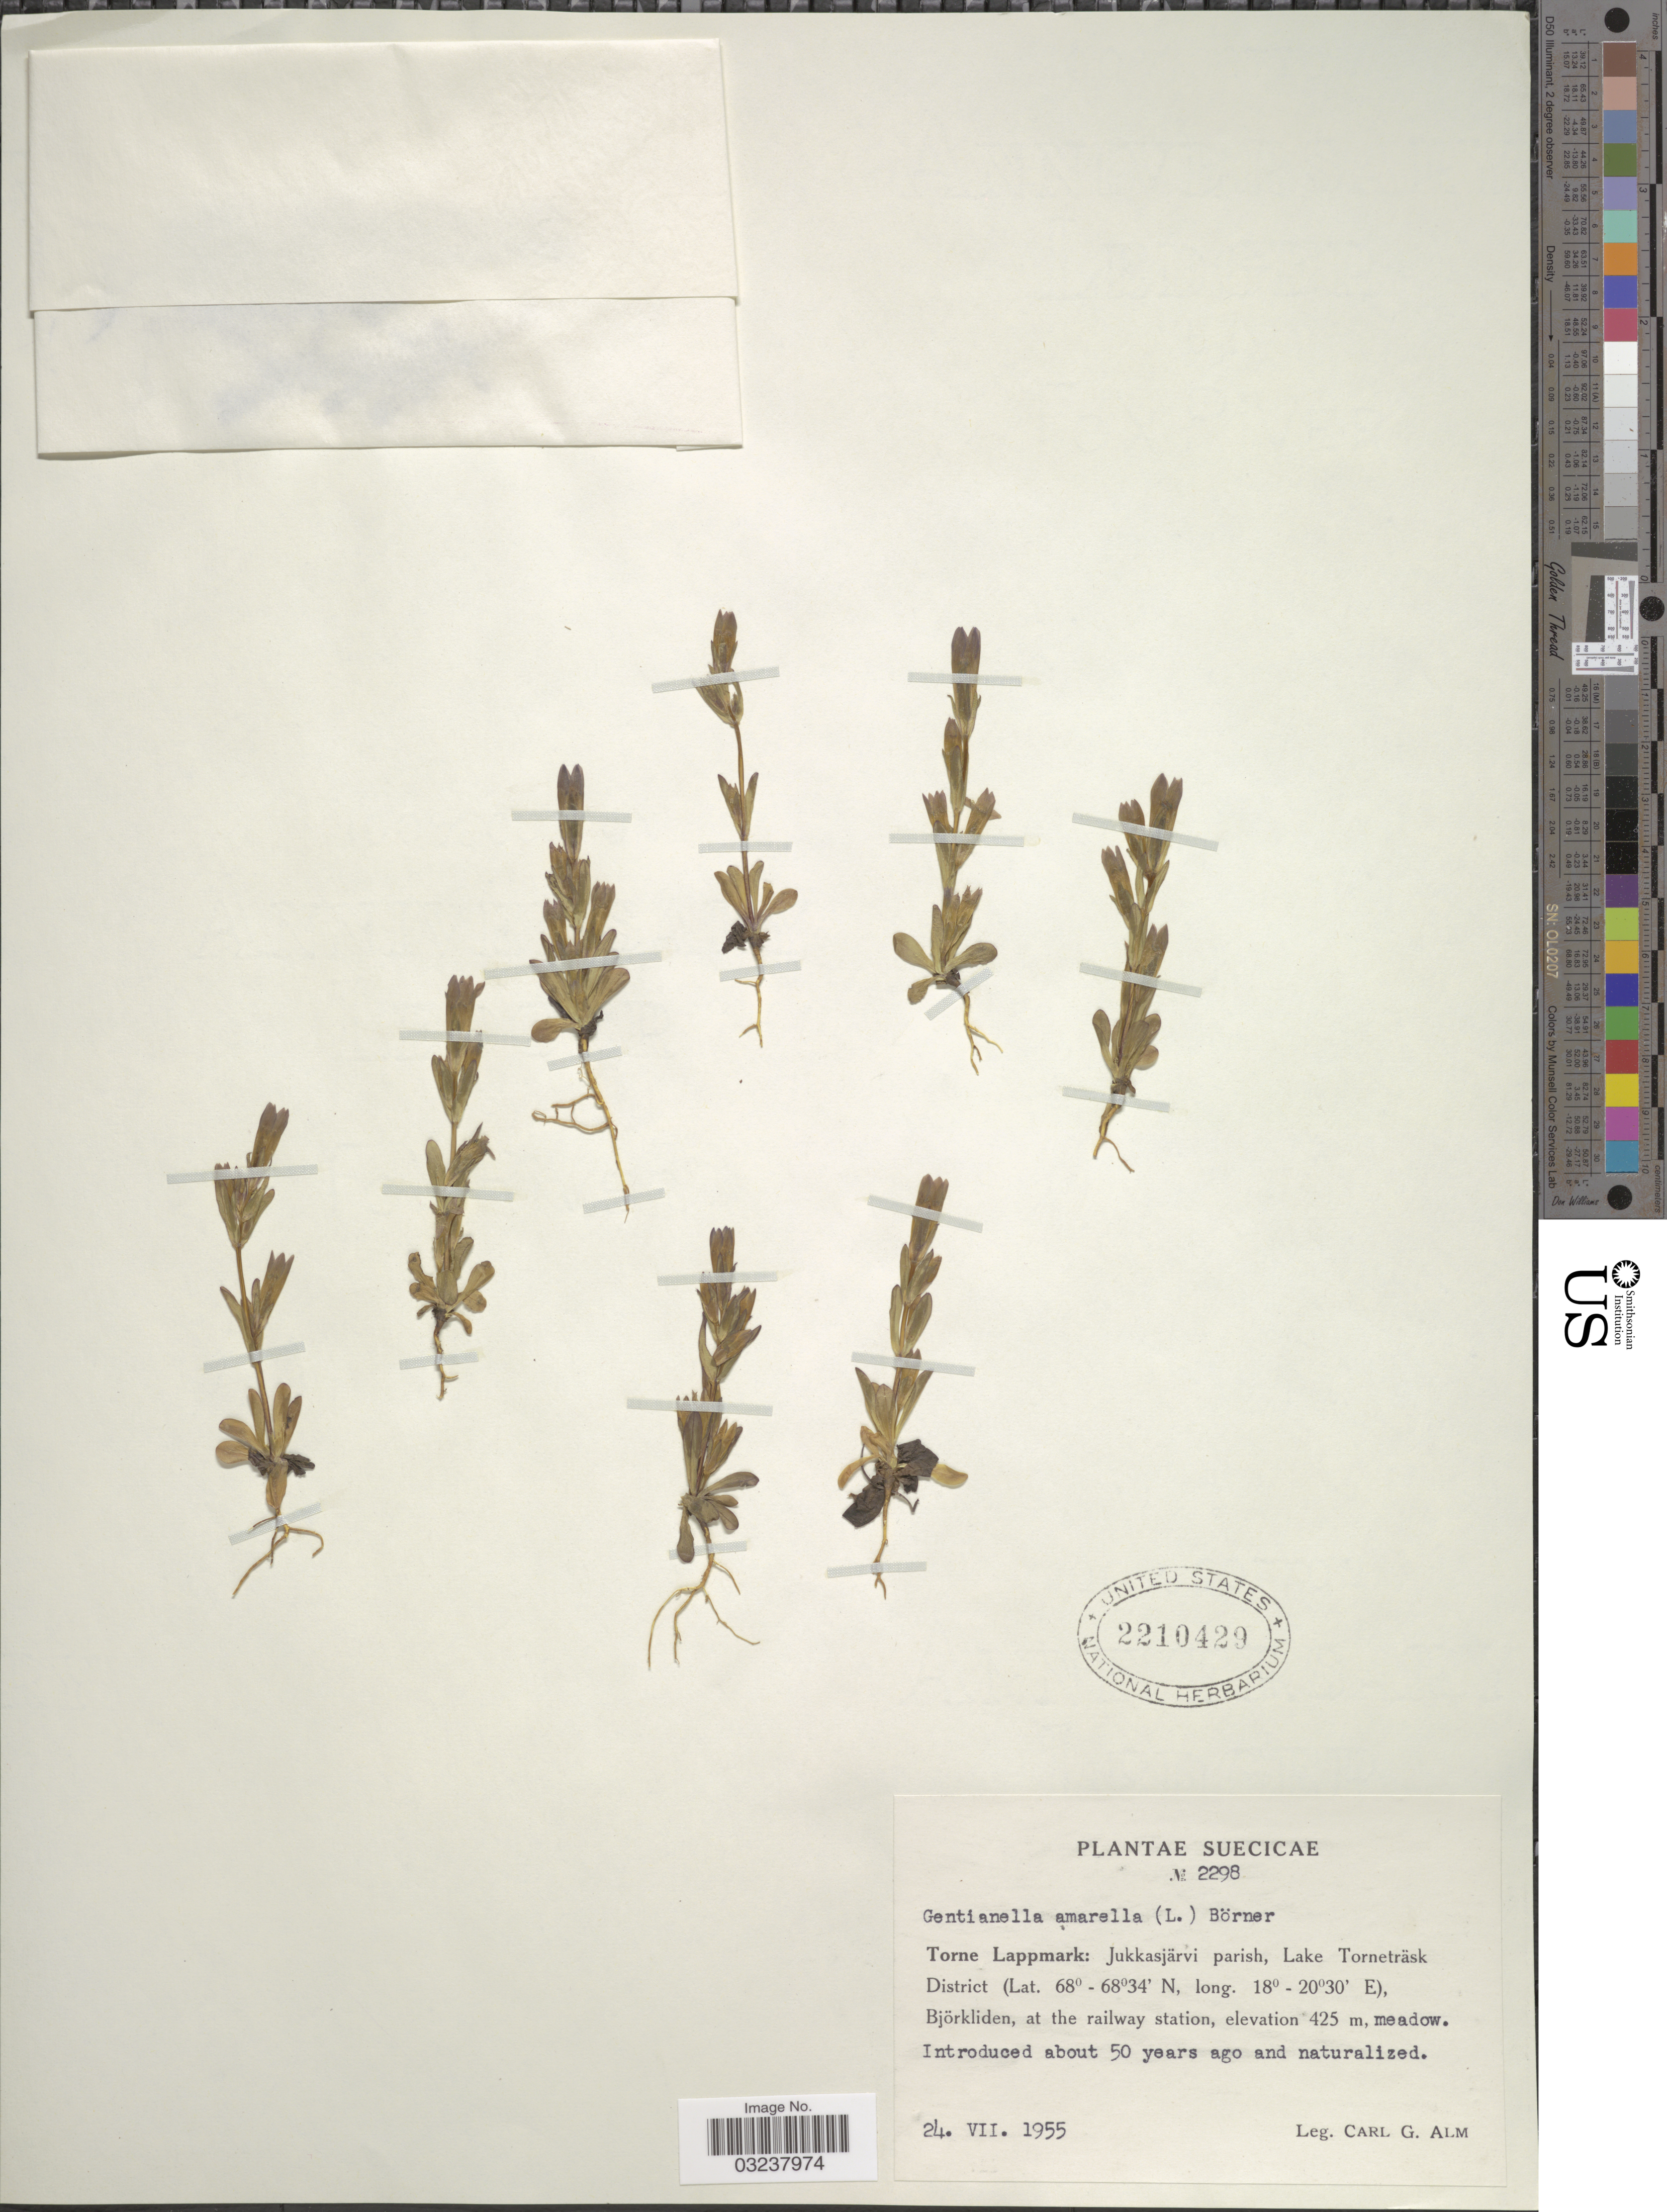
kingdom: Plantae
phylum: Tracheophyta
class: Magnoliopsida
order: Gentianales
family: Gentianaceae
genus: Gentianella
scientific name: Gentianella amarella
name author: (L.) Börner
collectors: C. G. Alm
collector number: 2298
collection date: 1955-07-24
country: Sweden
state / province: Norrbotten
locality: Suecicae. Torne Lappmark: Jukkasjärvi parish, Lake Torneträsk District, Björkliden, at the railway station.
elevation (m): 425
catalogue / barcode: US 2210429